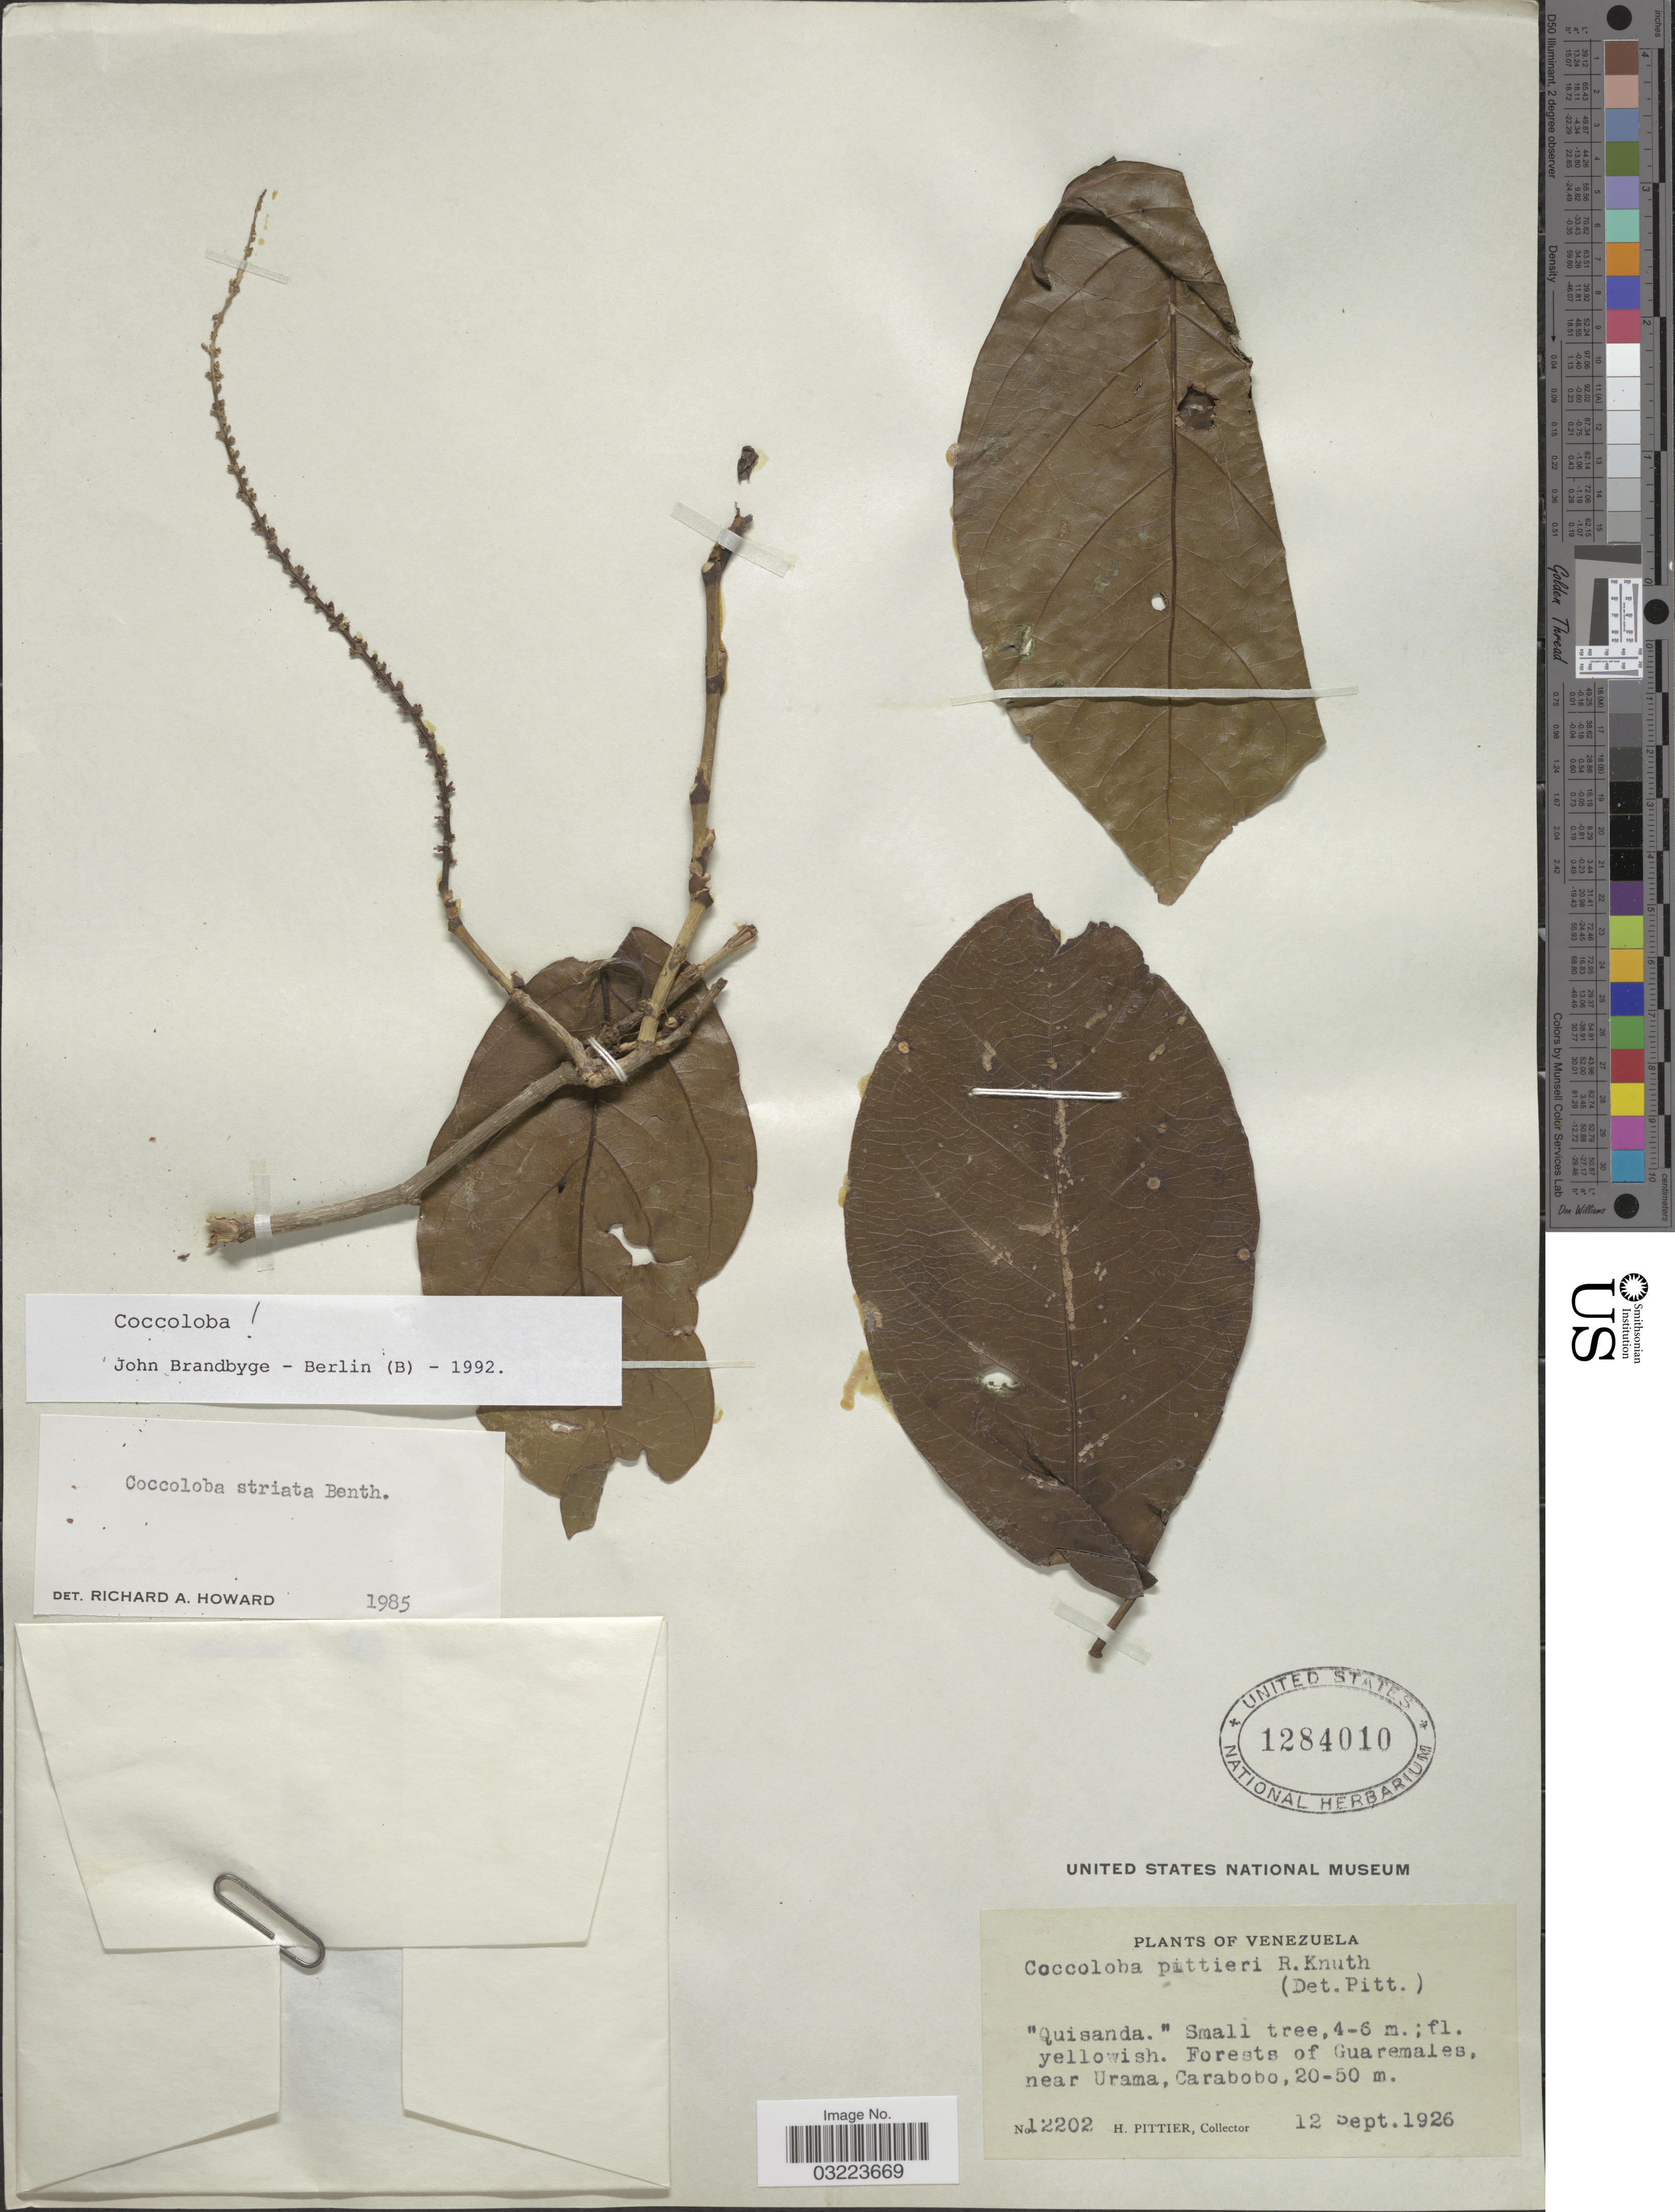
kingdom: Plantae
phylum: Tracheophyta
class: Magnoliopsida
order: Caryophyllales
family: Polygonaceae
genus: Coccoloba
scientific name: Coccoloba striata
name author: Benth.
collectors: H. F. Pittier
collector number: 12202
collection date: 1926-09-12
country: Venezuela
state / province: Carabobo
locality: Forests of Guaremales near Urama.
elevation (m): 20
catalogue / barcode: US 1284010